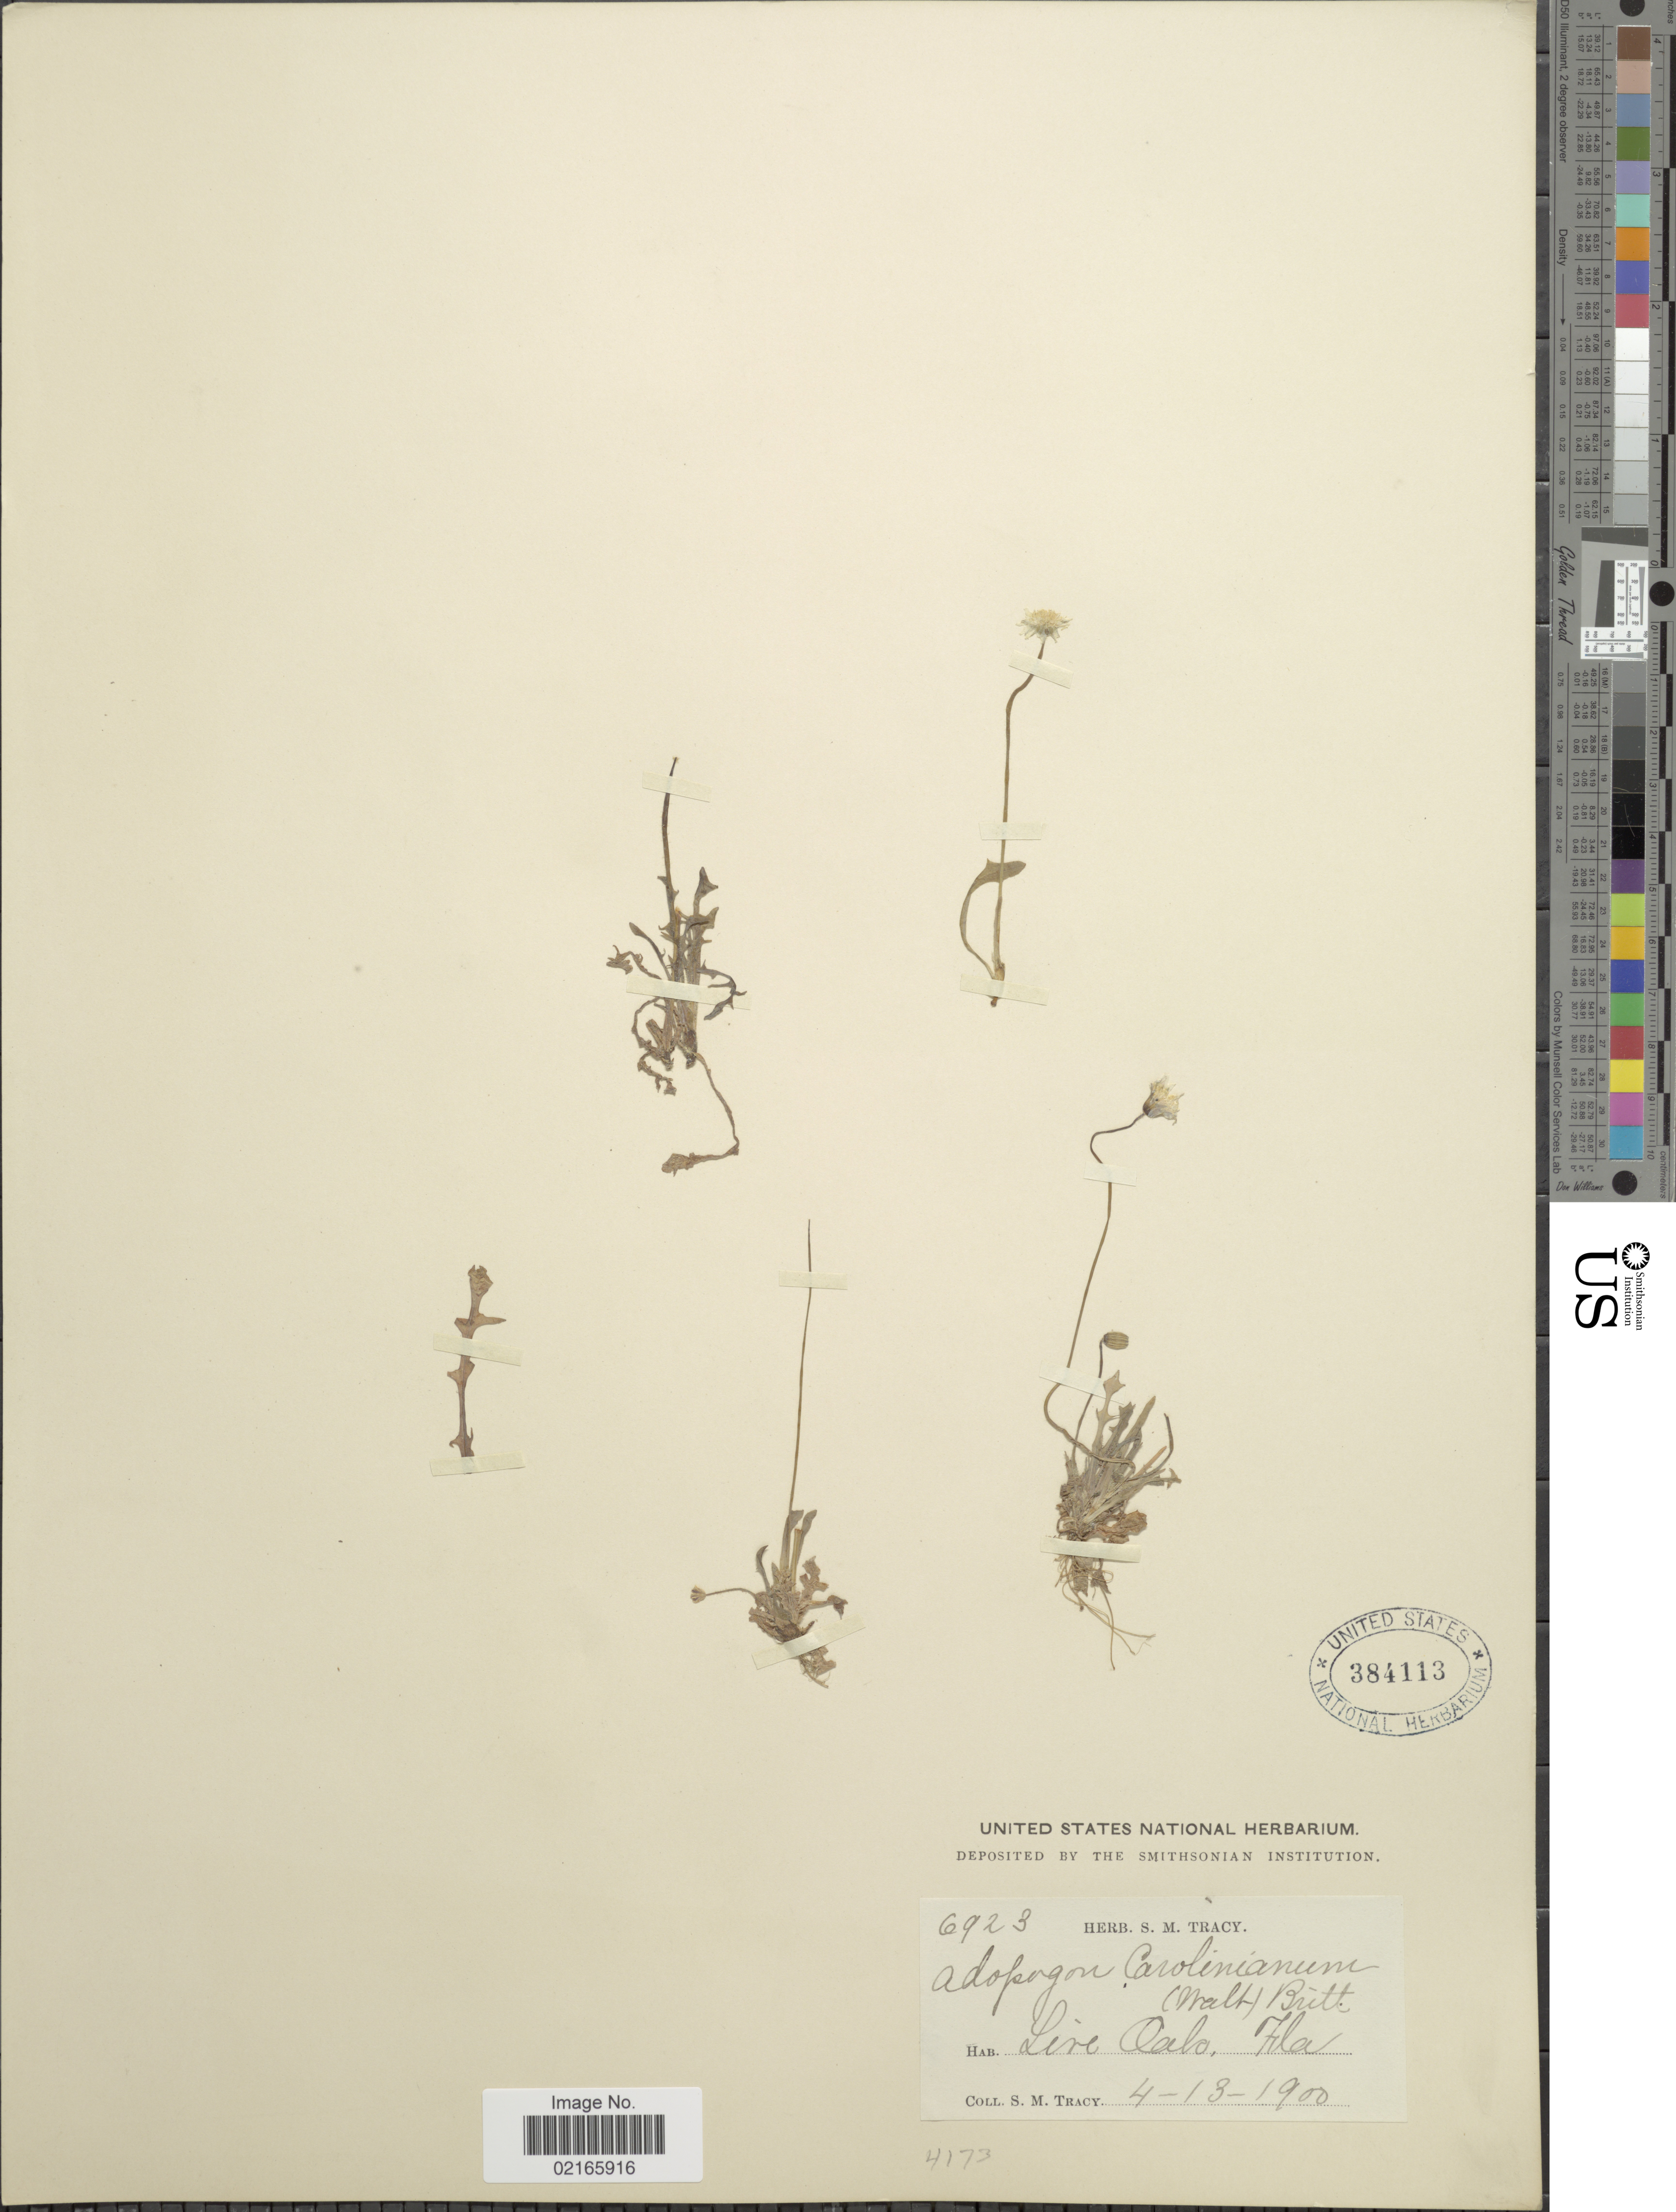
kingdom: Plantae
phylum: Tracheophyta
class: Magnoliopsida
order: Asterales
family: Asteraceae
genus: Krigia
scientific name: Krigia virginica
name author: (L.) Willd.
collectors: S. M. Tracy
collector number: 6923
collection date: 1900-04-13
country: United States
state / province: Florida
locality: Live Oaks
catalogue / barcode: US 384113